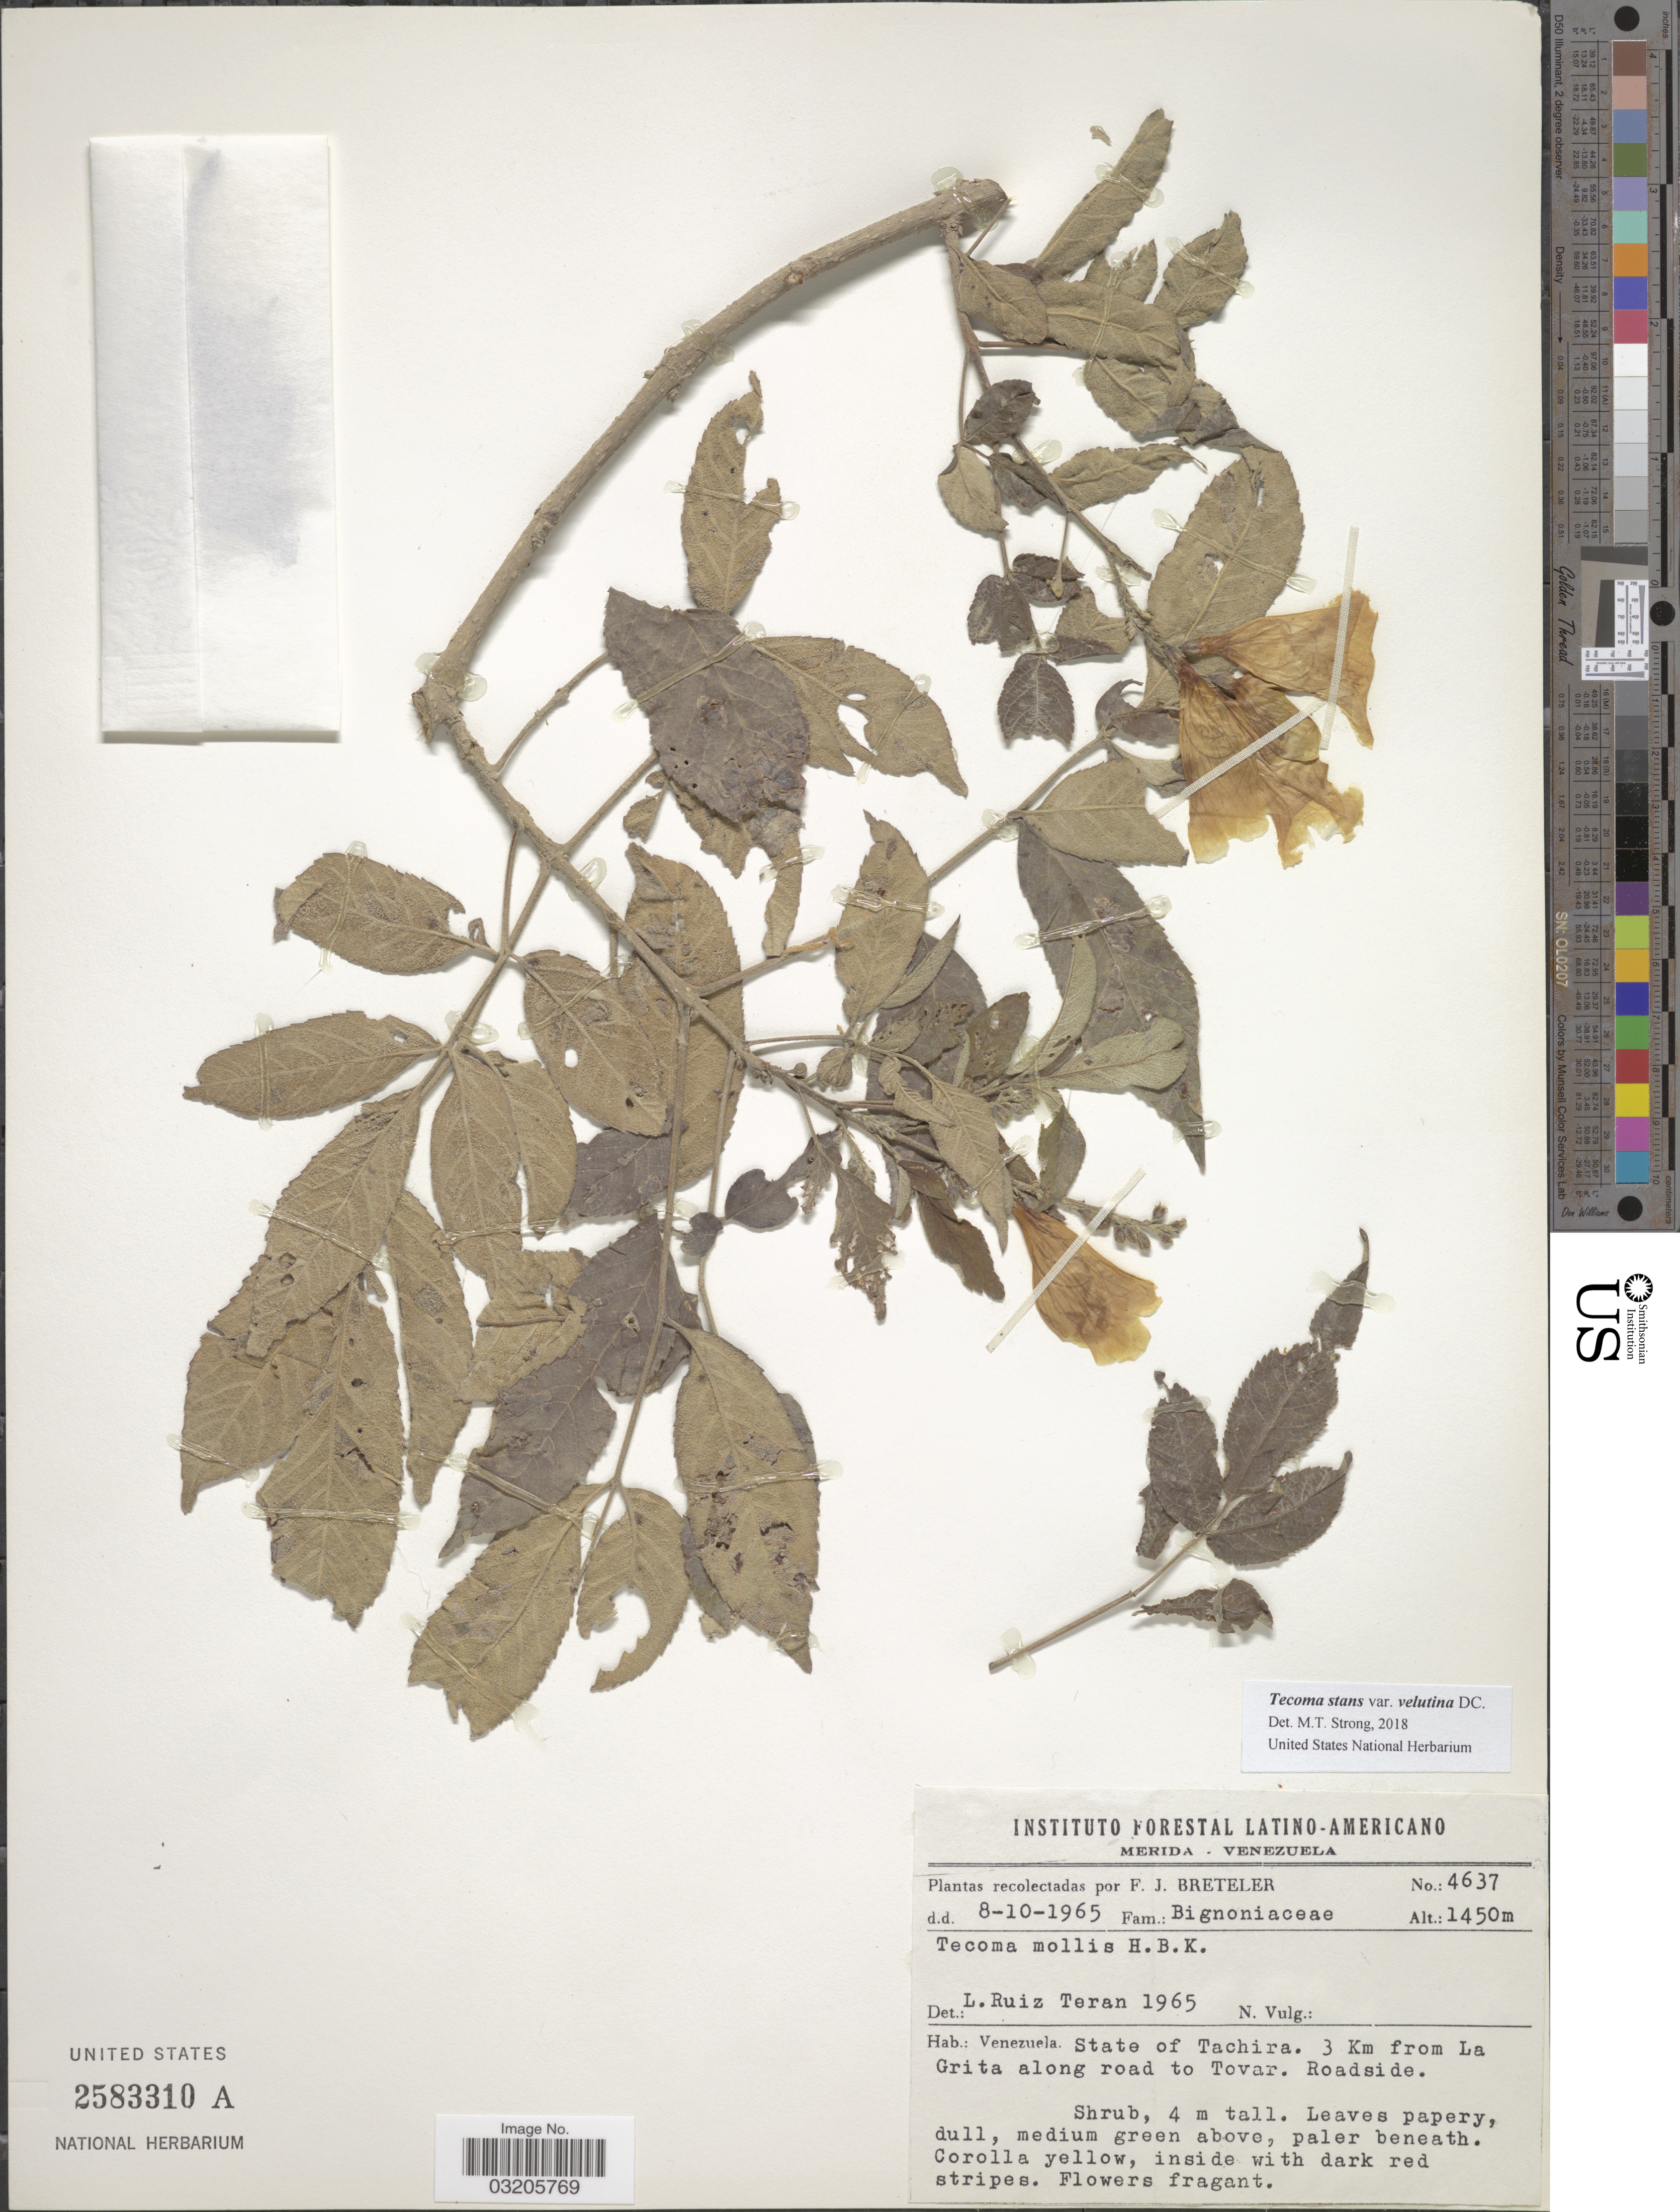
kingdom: Plantae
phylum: Tracheophyta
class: Magnoliopsida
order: Lamiales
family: Bignoniaceae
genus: Tecoma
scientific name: Tecoma stans var. velutina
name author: DC.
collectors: F. J. Breteler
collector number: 4637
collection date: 1965-10-08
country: Venezuela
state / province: Tachira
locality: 3 Km from La Grita along road to Tovar.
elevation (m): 1450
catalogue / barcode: US 2583310A